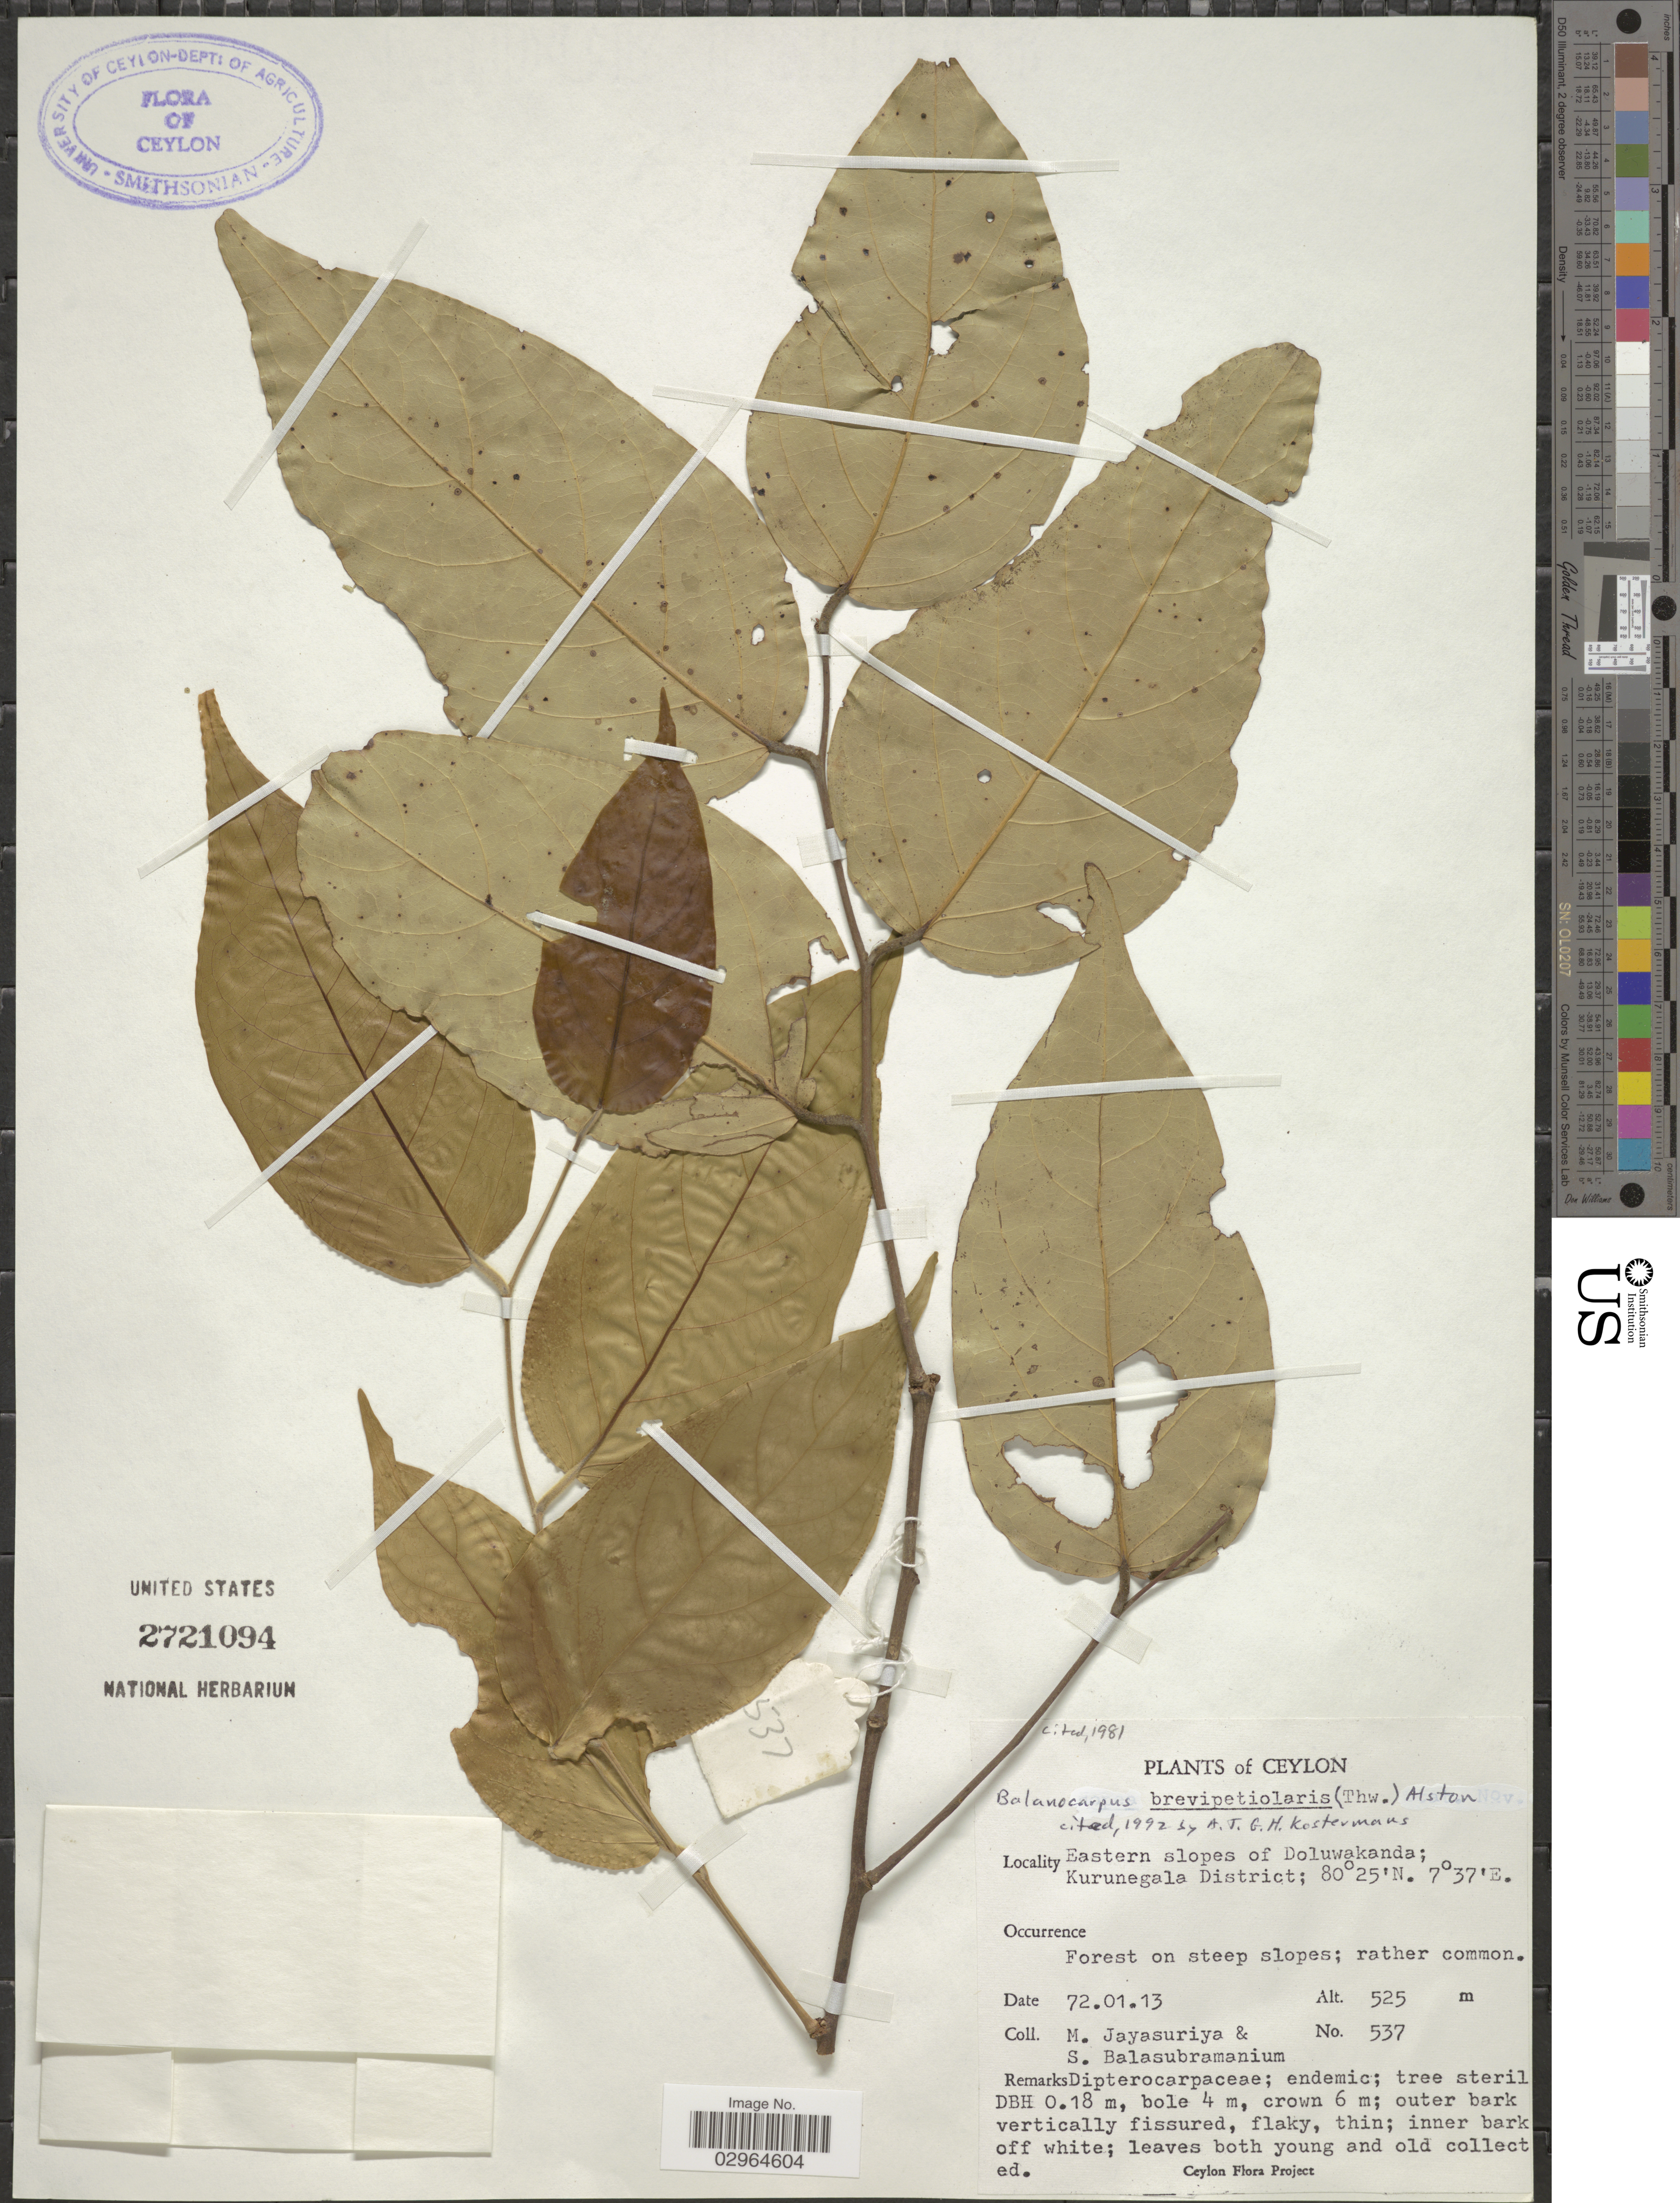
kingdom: Plantae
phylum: Tracheophyta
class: Magnoliopsida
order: Malvales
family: Dipterocarpaceae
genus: Hopea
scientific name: Hopea brevipetiolaris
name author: (Thwaites ex Trimen) P.S. Ashton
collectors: M. Jayasuriya & S. Balasubramanium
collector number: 537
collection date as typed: Transcribed d/m/y: 13/1/72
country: Sri Lanka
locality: Ceylon. Eastern slopes of Doluwakanda; Kurunegala District.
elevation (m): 525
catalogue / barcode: US 2721094